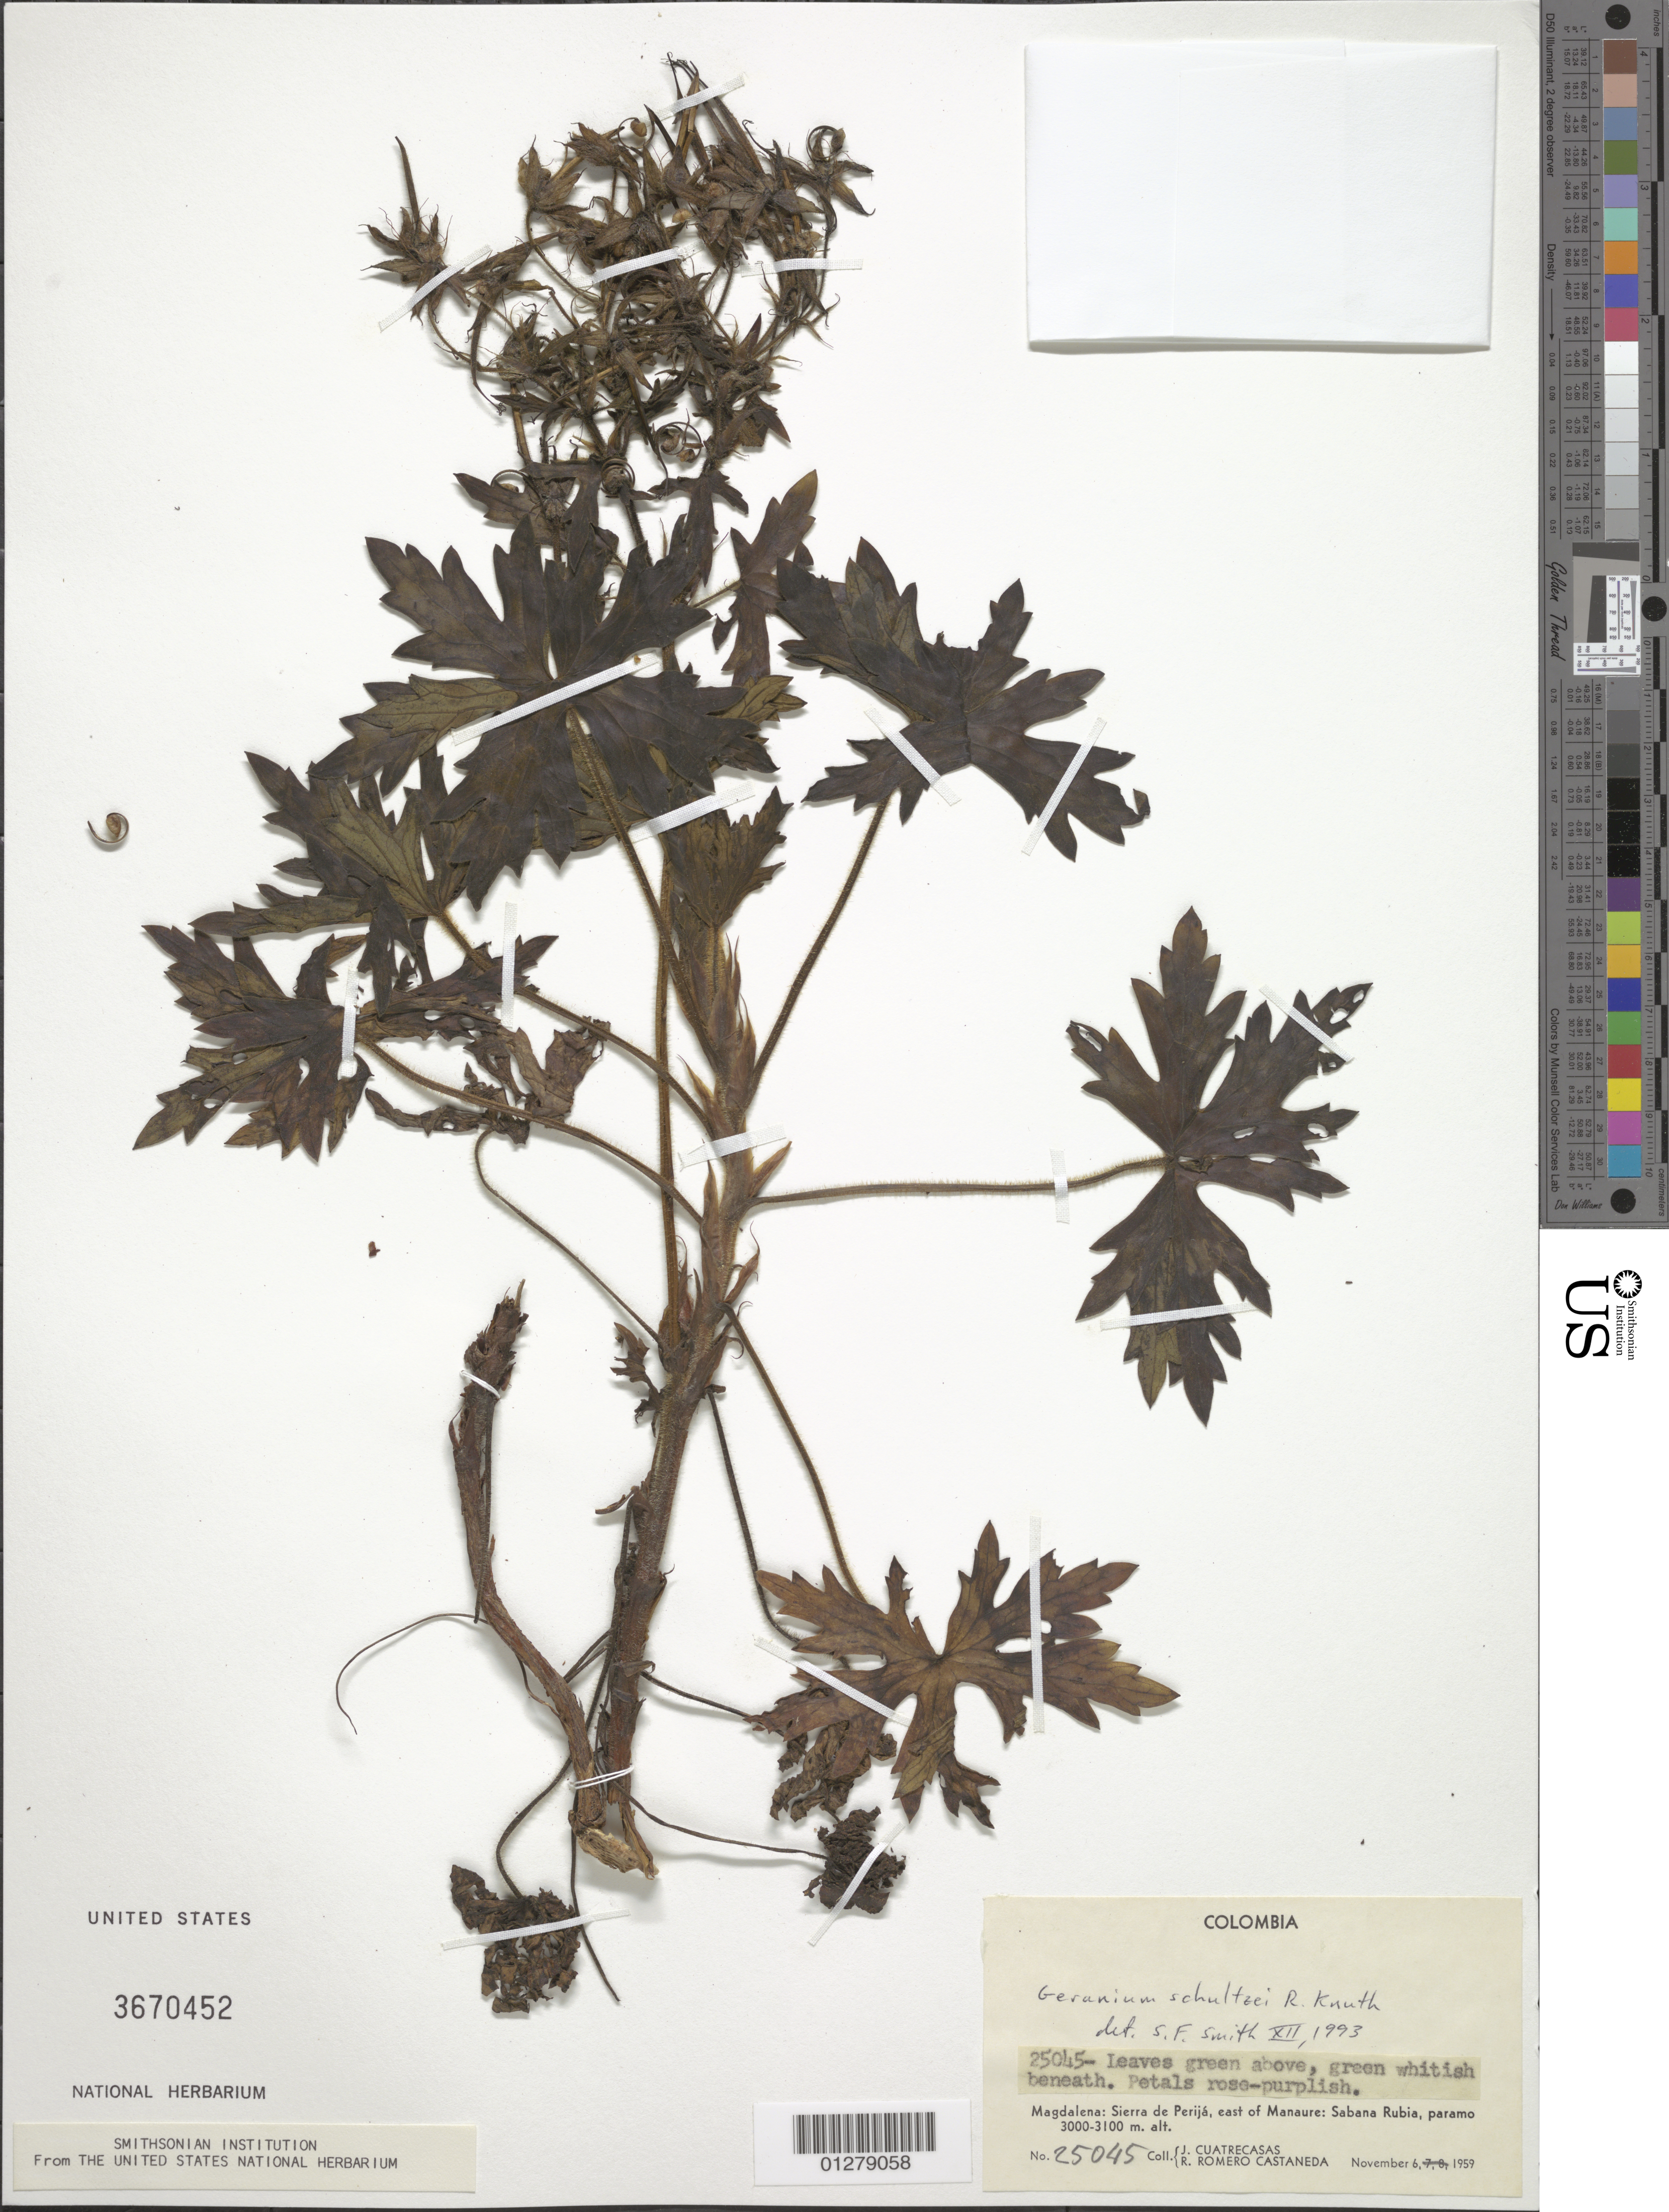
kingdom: Plantae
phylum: Tracheophyta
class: Magnoliopsida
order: Geraniales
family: Geraniaceae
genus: Geranium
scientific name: Geranium schultzei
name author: R. Knuth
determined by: Smith, Stephen F., (US), NMNH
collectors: J. Cuatrecasas & R. Romero Castañeda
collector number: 25045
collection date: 1959-11-06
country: Colombia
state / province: Magdalena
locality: Sierra de Perija, E of Manaure: Sabana Rubia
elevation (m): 3000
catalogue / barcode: US 3670452